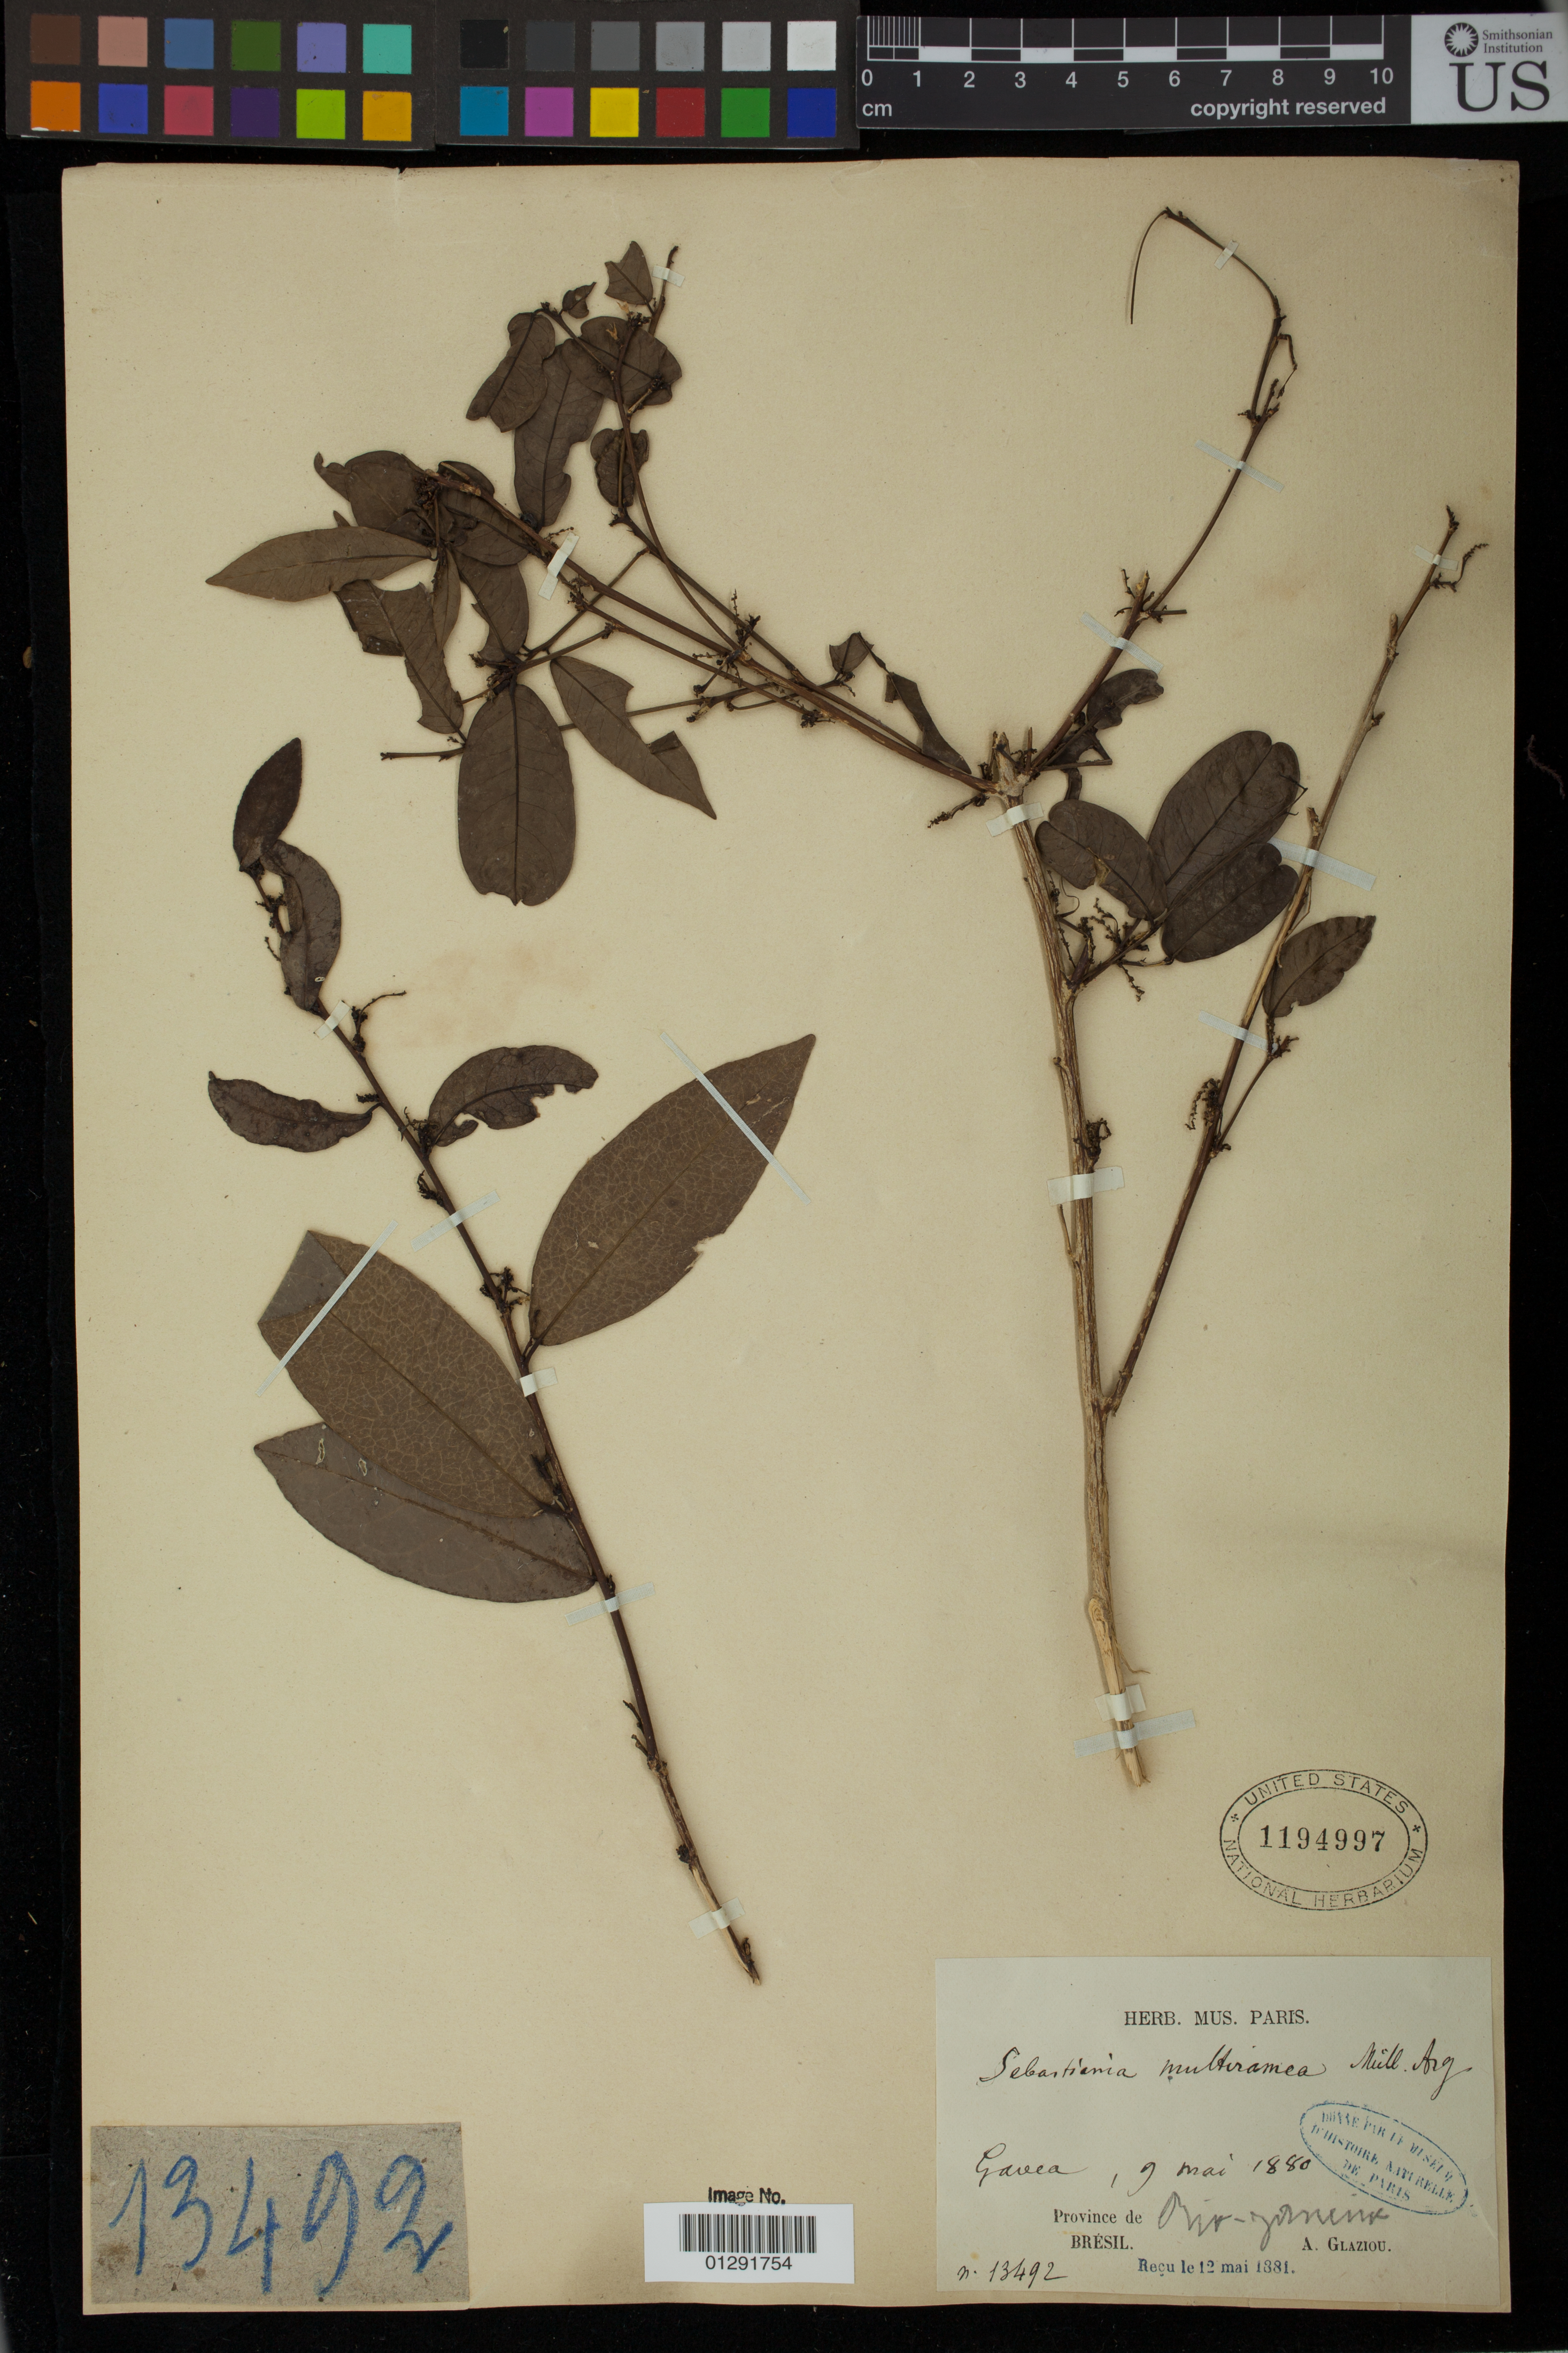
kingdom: Plantae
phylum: Tracheophyta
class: Magnoliopsida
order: Malpighiales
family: Euphorbiaceae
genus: Sebastiania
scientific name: Sebastiania multiramea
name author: (Klotzsch) Mart.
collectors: A. F. M. Glaziou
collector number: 13492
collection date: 1880-05-19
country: Brazil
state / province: Rio de Janeiro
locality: Gavea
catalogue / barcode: US 1194997